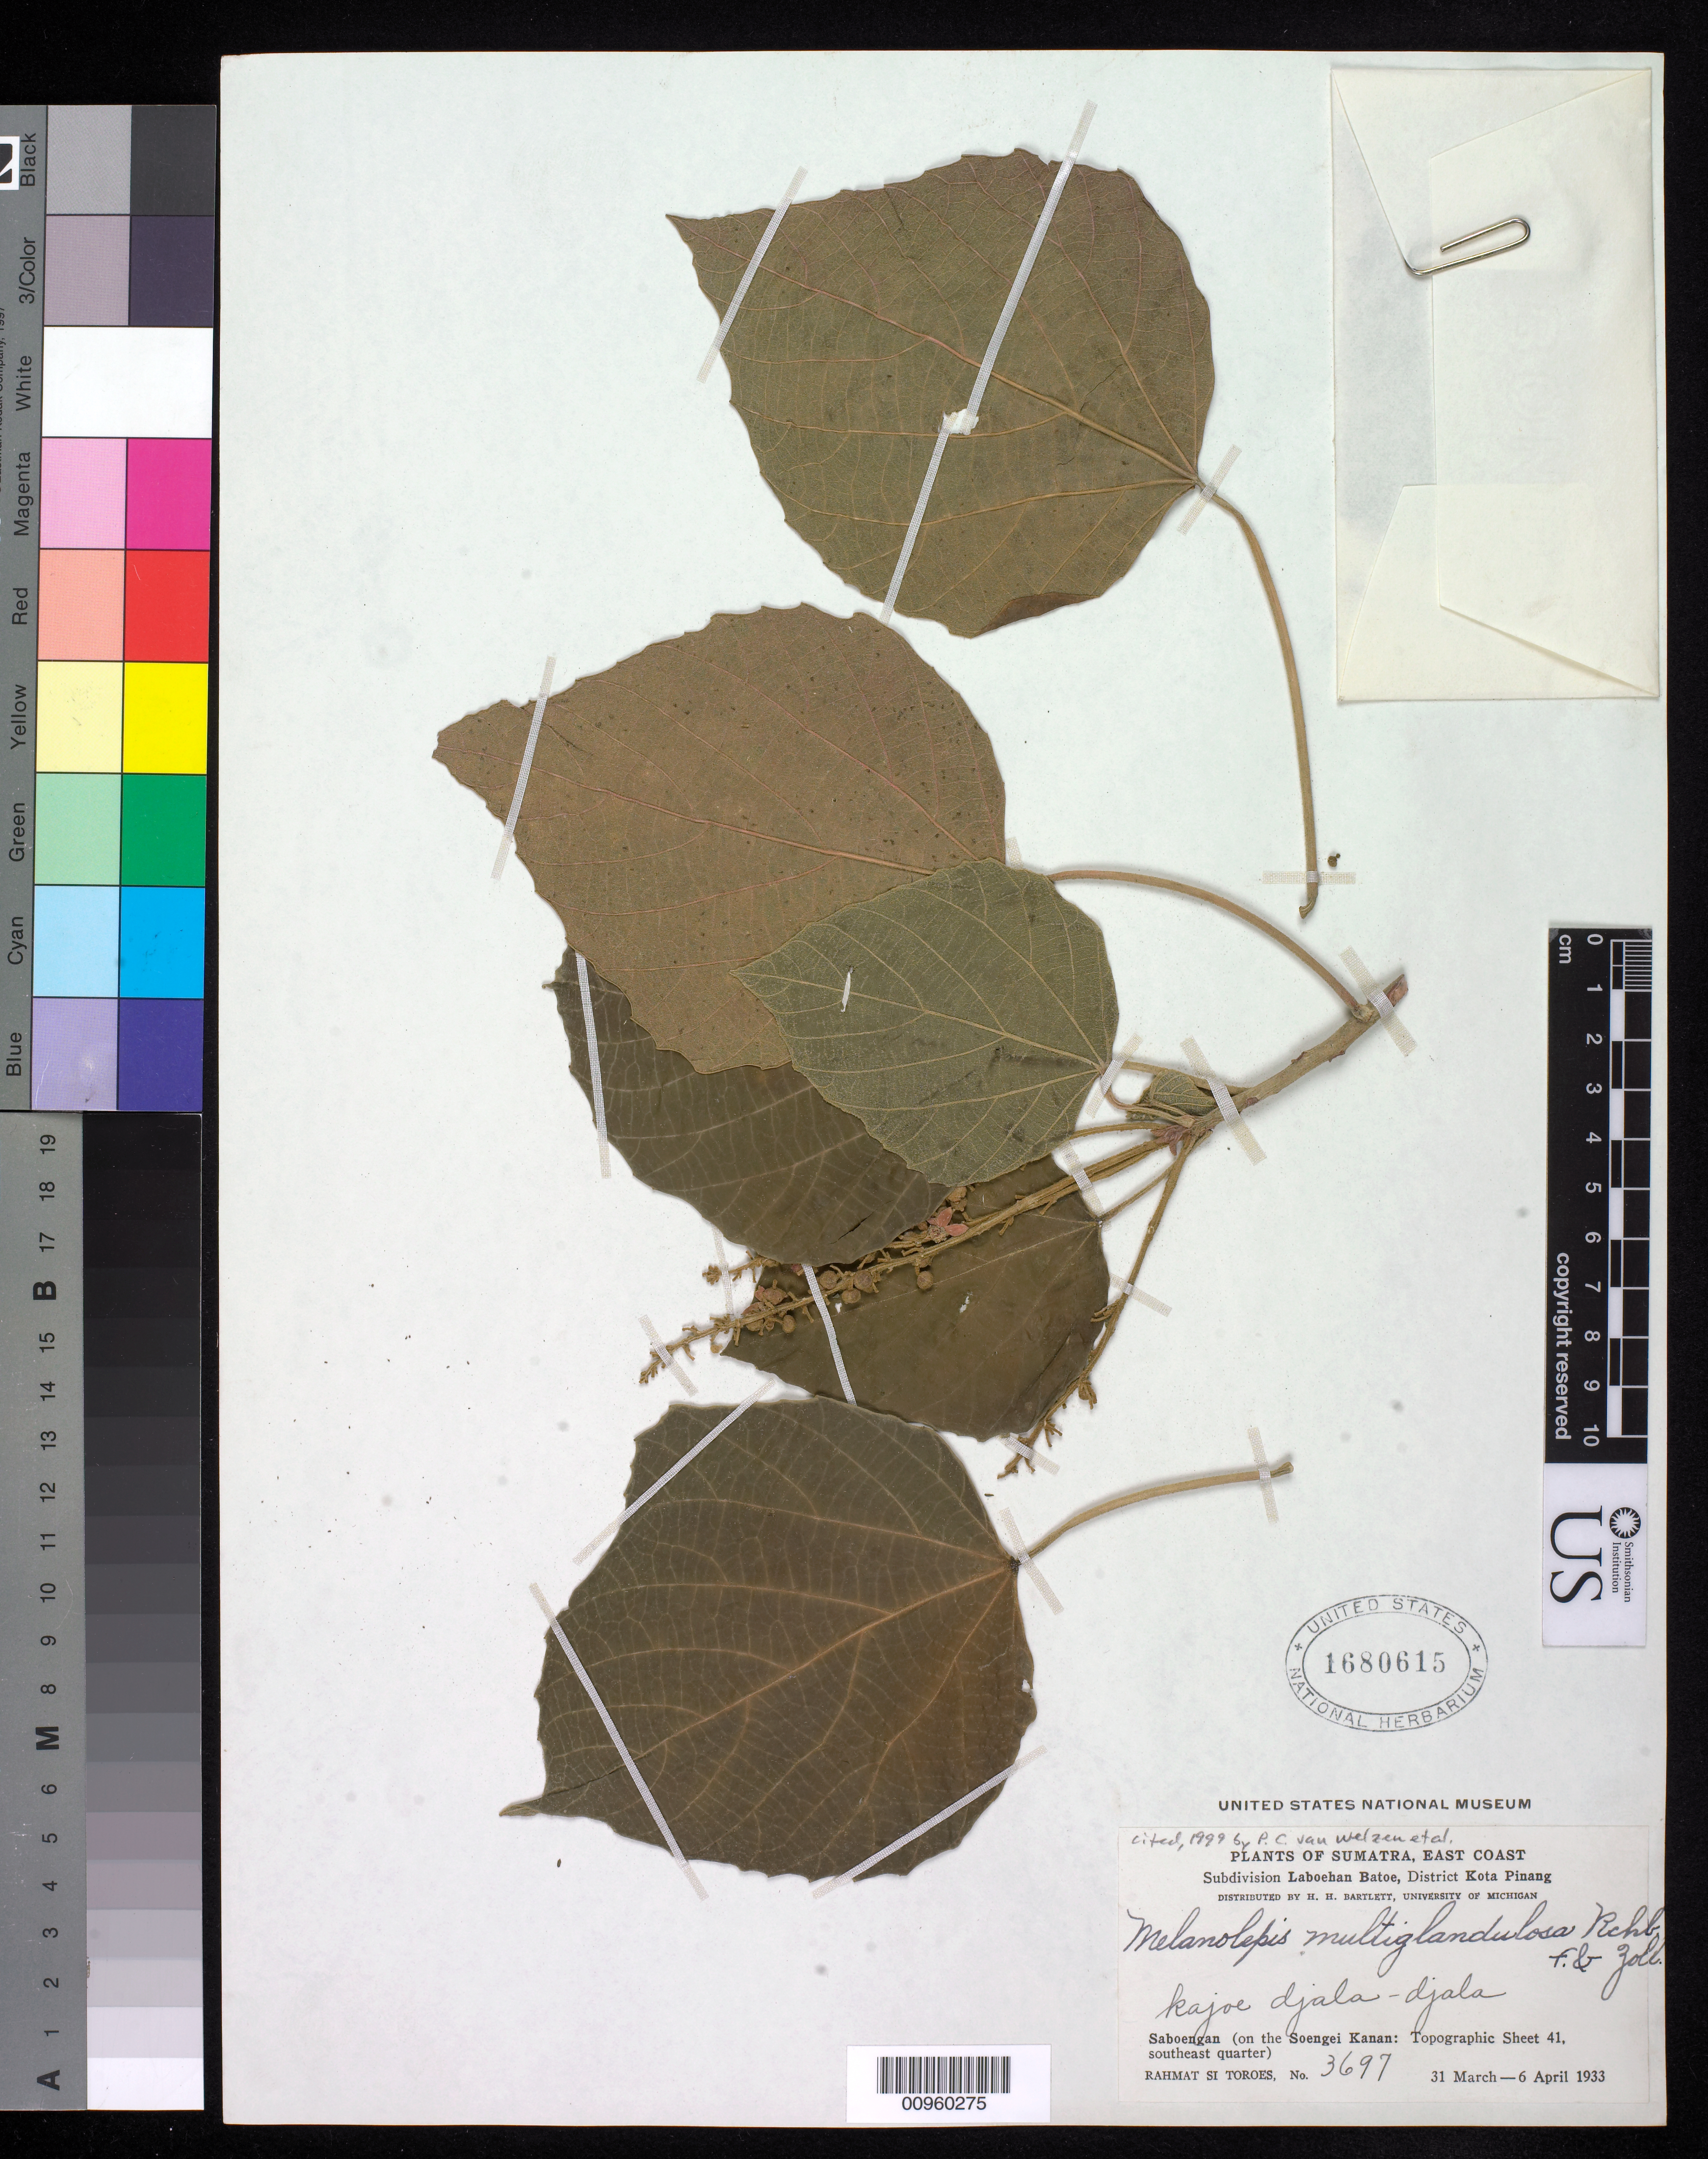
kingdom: Plantae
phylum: Tracheophyta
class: Magnoliopsida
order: Malpighiales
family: Euphorbiaceae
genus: Melanolepis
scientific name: Melanolepis multiglandulosa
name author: (Reinw. ex Blume) Rchb. f. & Zoll.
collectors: Rahmat Si Boeea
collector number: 3697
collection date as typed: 31 Mar 1933 to 06 Apr 1933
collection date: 1933-03-31/1933-04-06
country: Indonesia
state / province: Sumatra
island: Sumatra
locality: East Coast of Sumatra, Laboehan Batoe Subdiv., Kota Pinang Dist., Saboengan, Soengei Kanan Topographic Sheet 41, SE quarter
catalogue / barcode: US 1680615